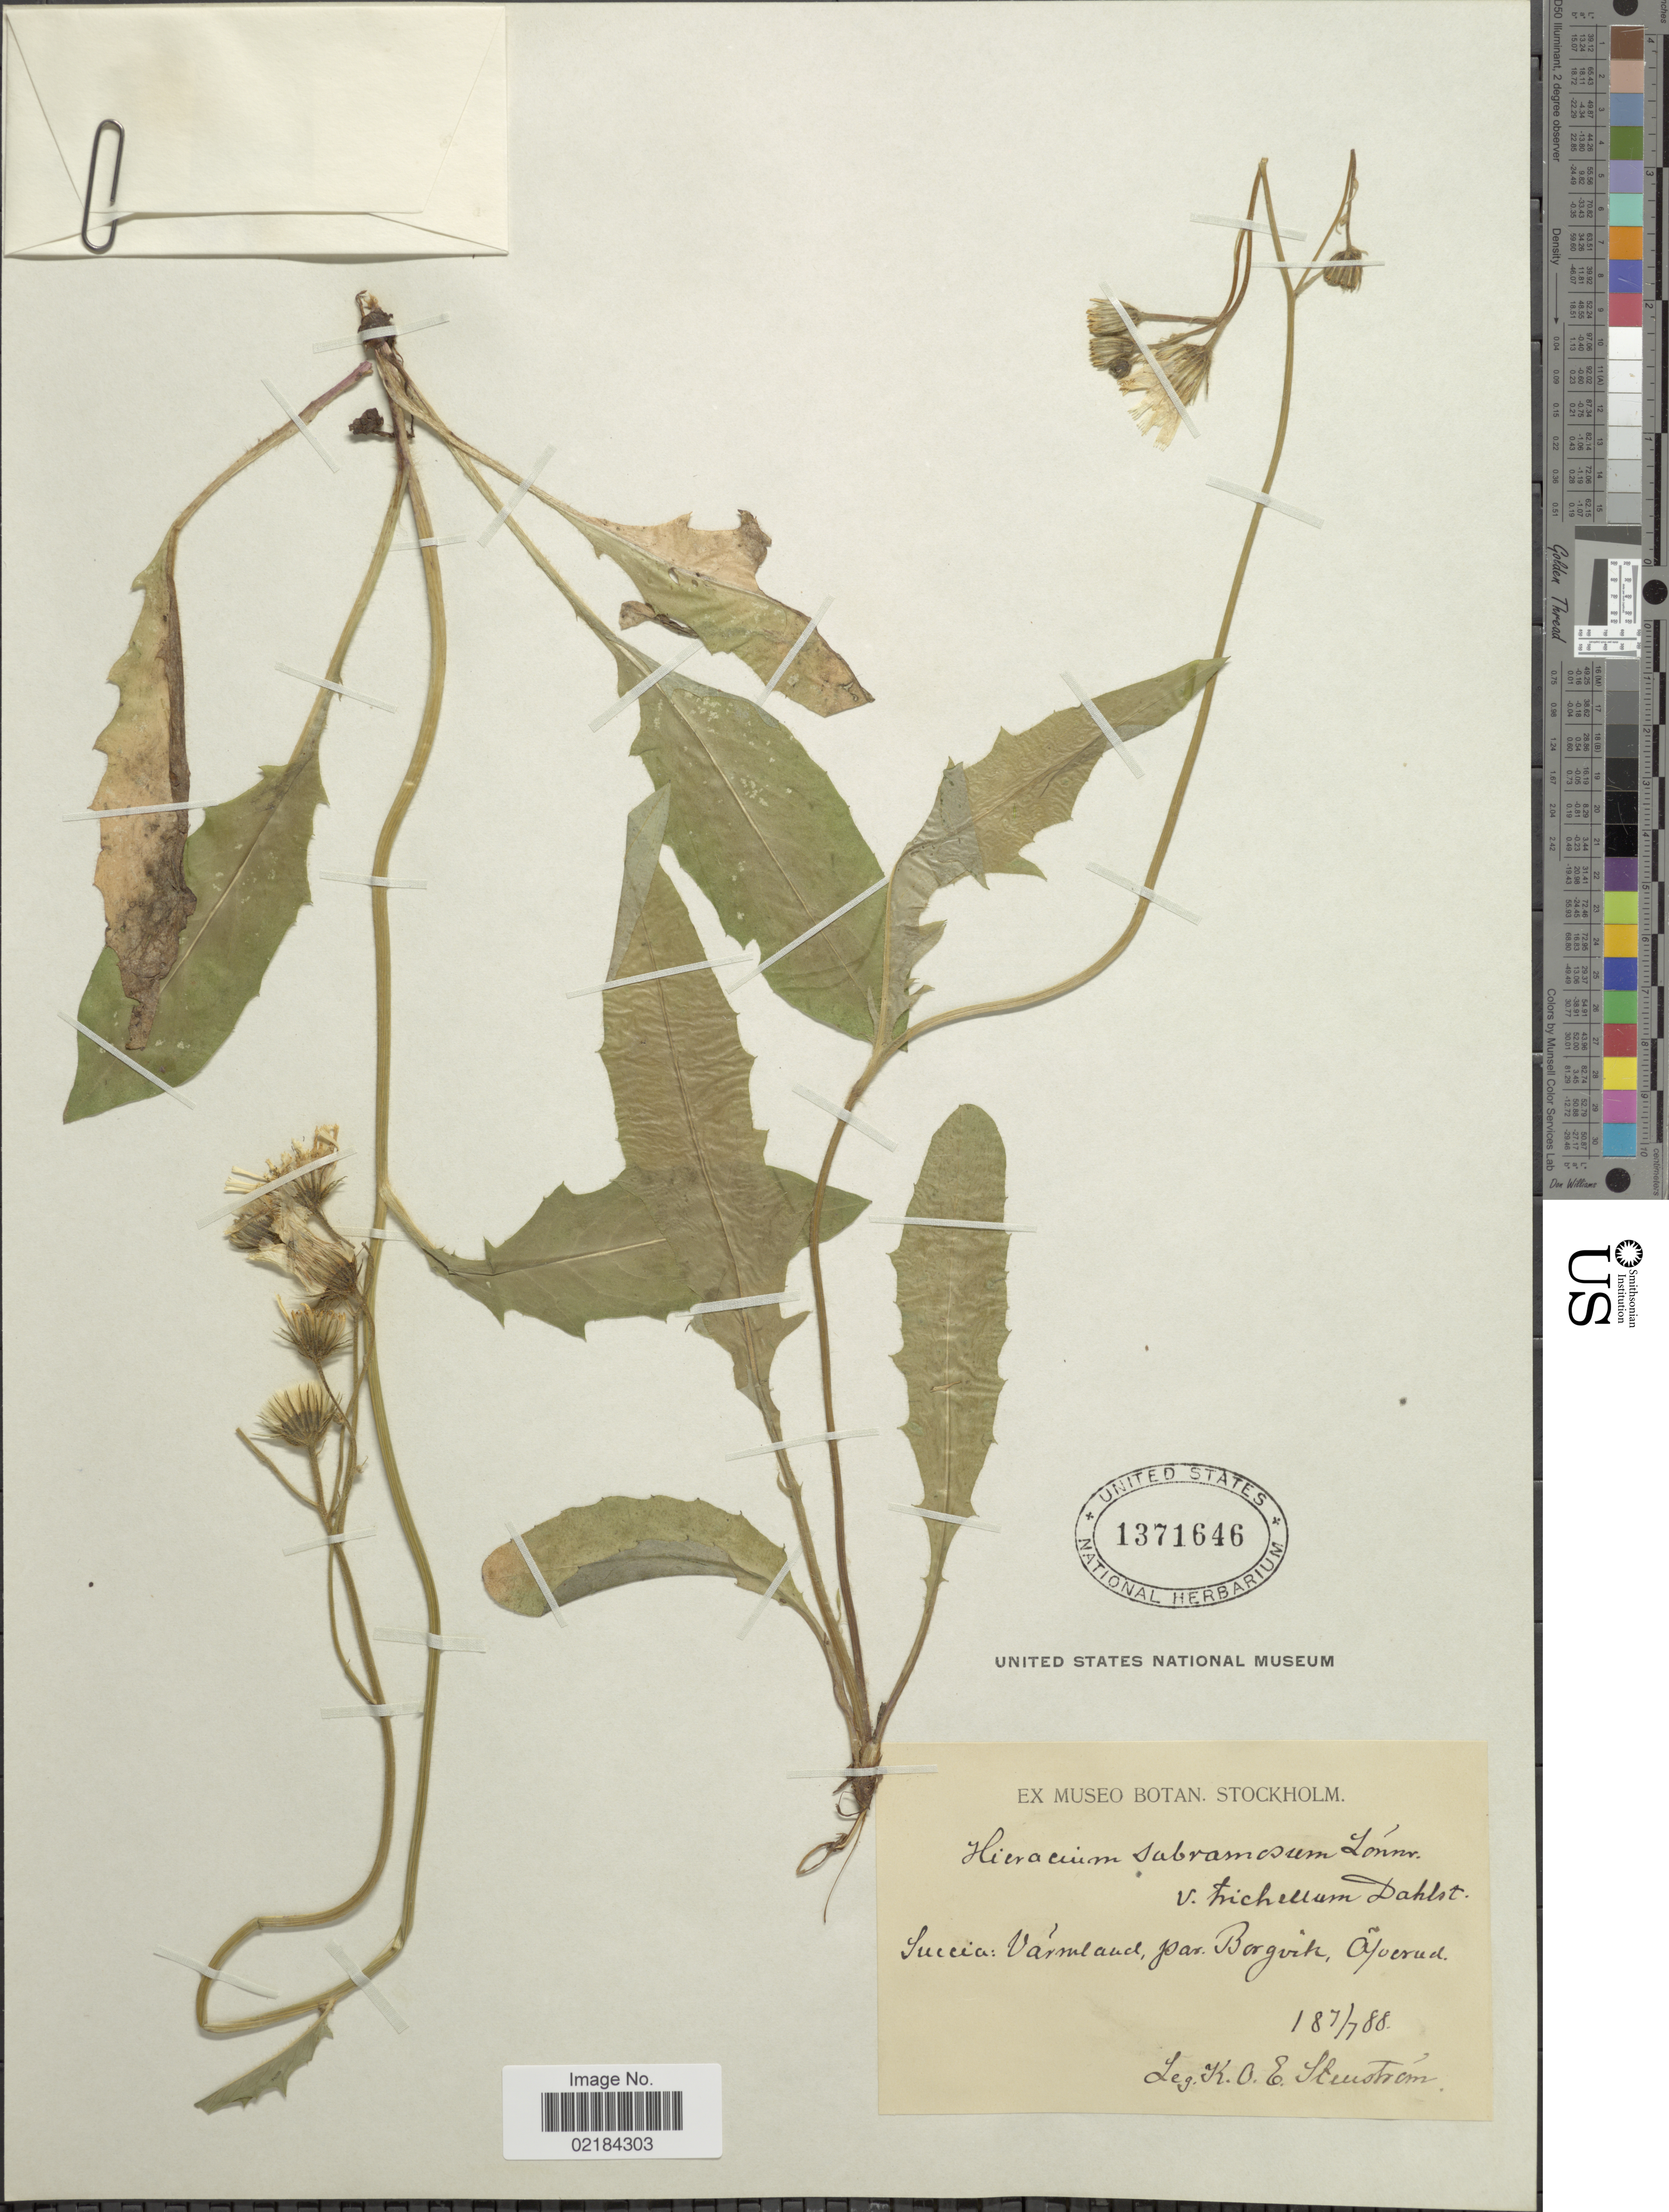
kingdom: Plantae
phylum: Tracheophyta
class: Magnoliopsida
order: Asterales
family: Asteraceae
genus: Hieracium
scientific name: Hieracium plicatum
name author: Lindeb.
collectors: K. O. E. Stenström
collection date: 1888-07-07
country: Sweden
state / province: Varmland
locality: Suecia: Varmland, par. Borgvik, Afoesud [interpreted]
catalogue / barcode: US 1371646